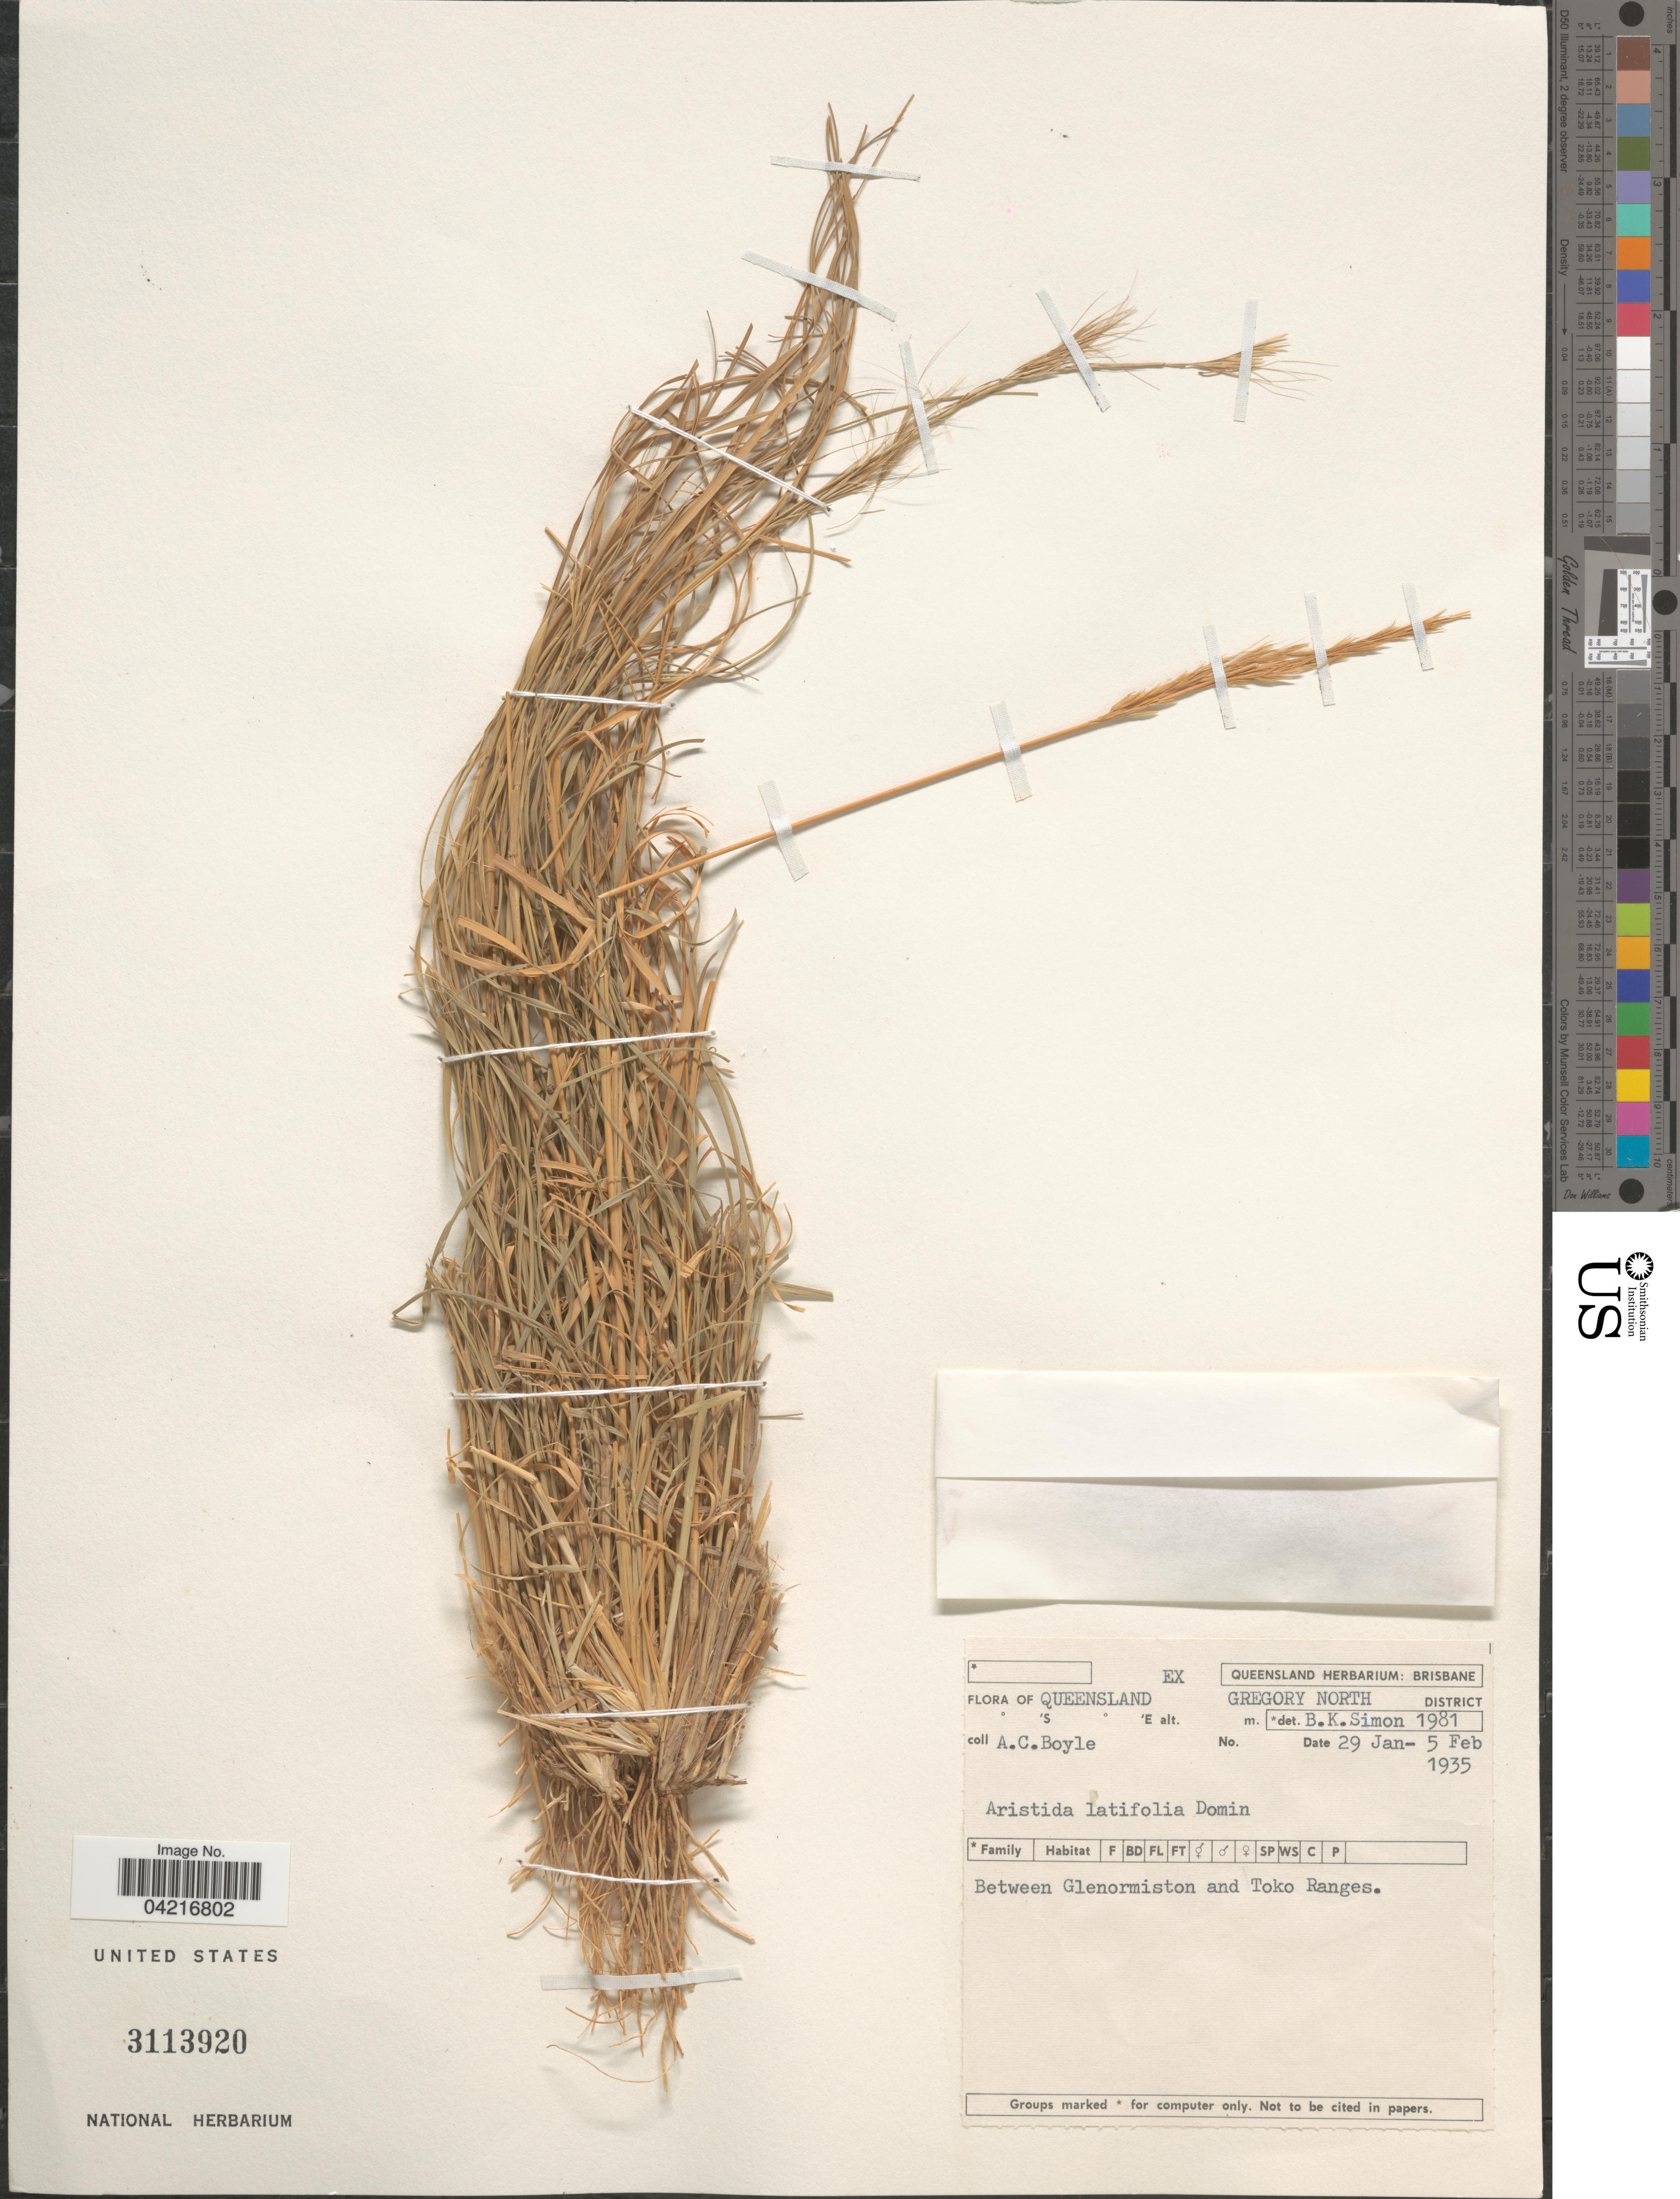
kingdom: Plantae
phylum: Tracheophyta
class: Liliopsida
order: Poales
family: Poaceae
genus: Aristida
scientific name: Aristida latifolia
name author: Domin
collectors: A. Boyle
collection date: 1935-01-29/1935-02-05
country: Australia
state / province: Queensland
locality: Gregory North District. Between Glenormiston and Toko Ranges.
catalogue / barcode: US 3113920